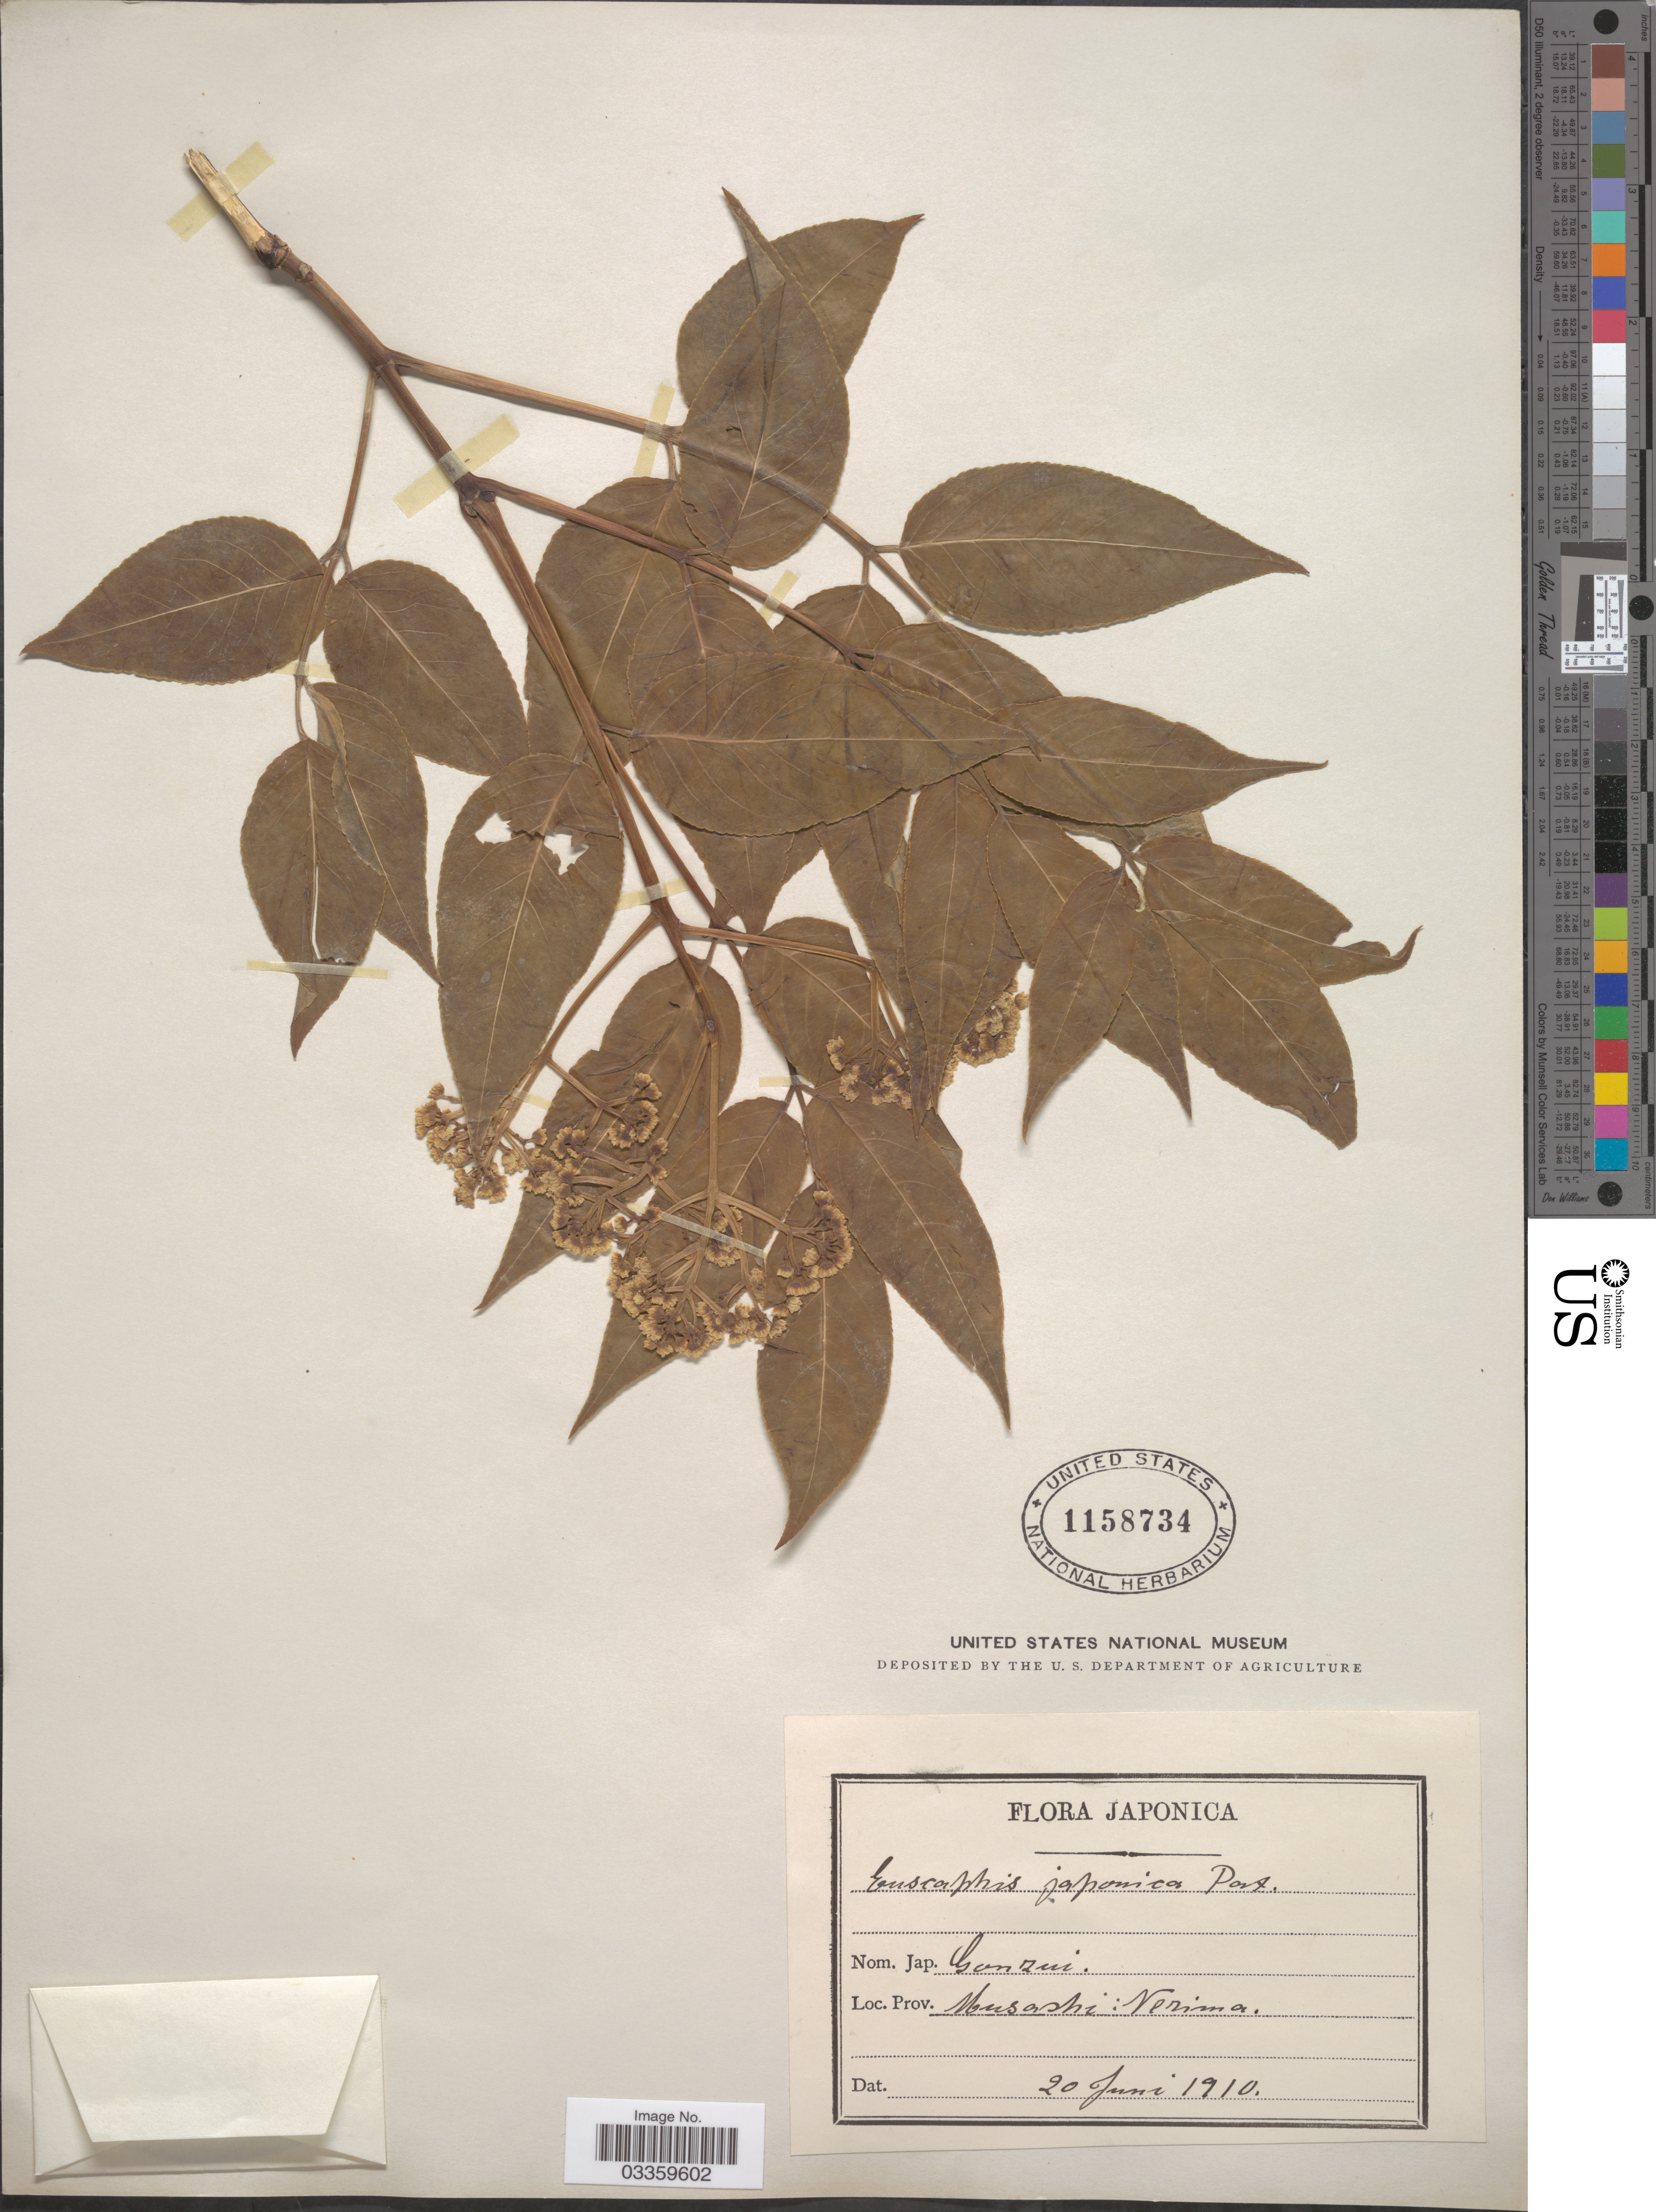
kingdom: Plantae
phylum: Tracheophyta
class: Magnoliopsida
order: Crossosomatales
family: Staphyleaceae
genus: Euscaphis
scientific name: Euscaphis japonica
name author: (Thunb.) Kanitz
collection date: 1910-06-20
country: Japan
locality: Prov. Musashi: Nerima.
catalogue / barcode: US 1158734